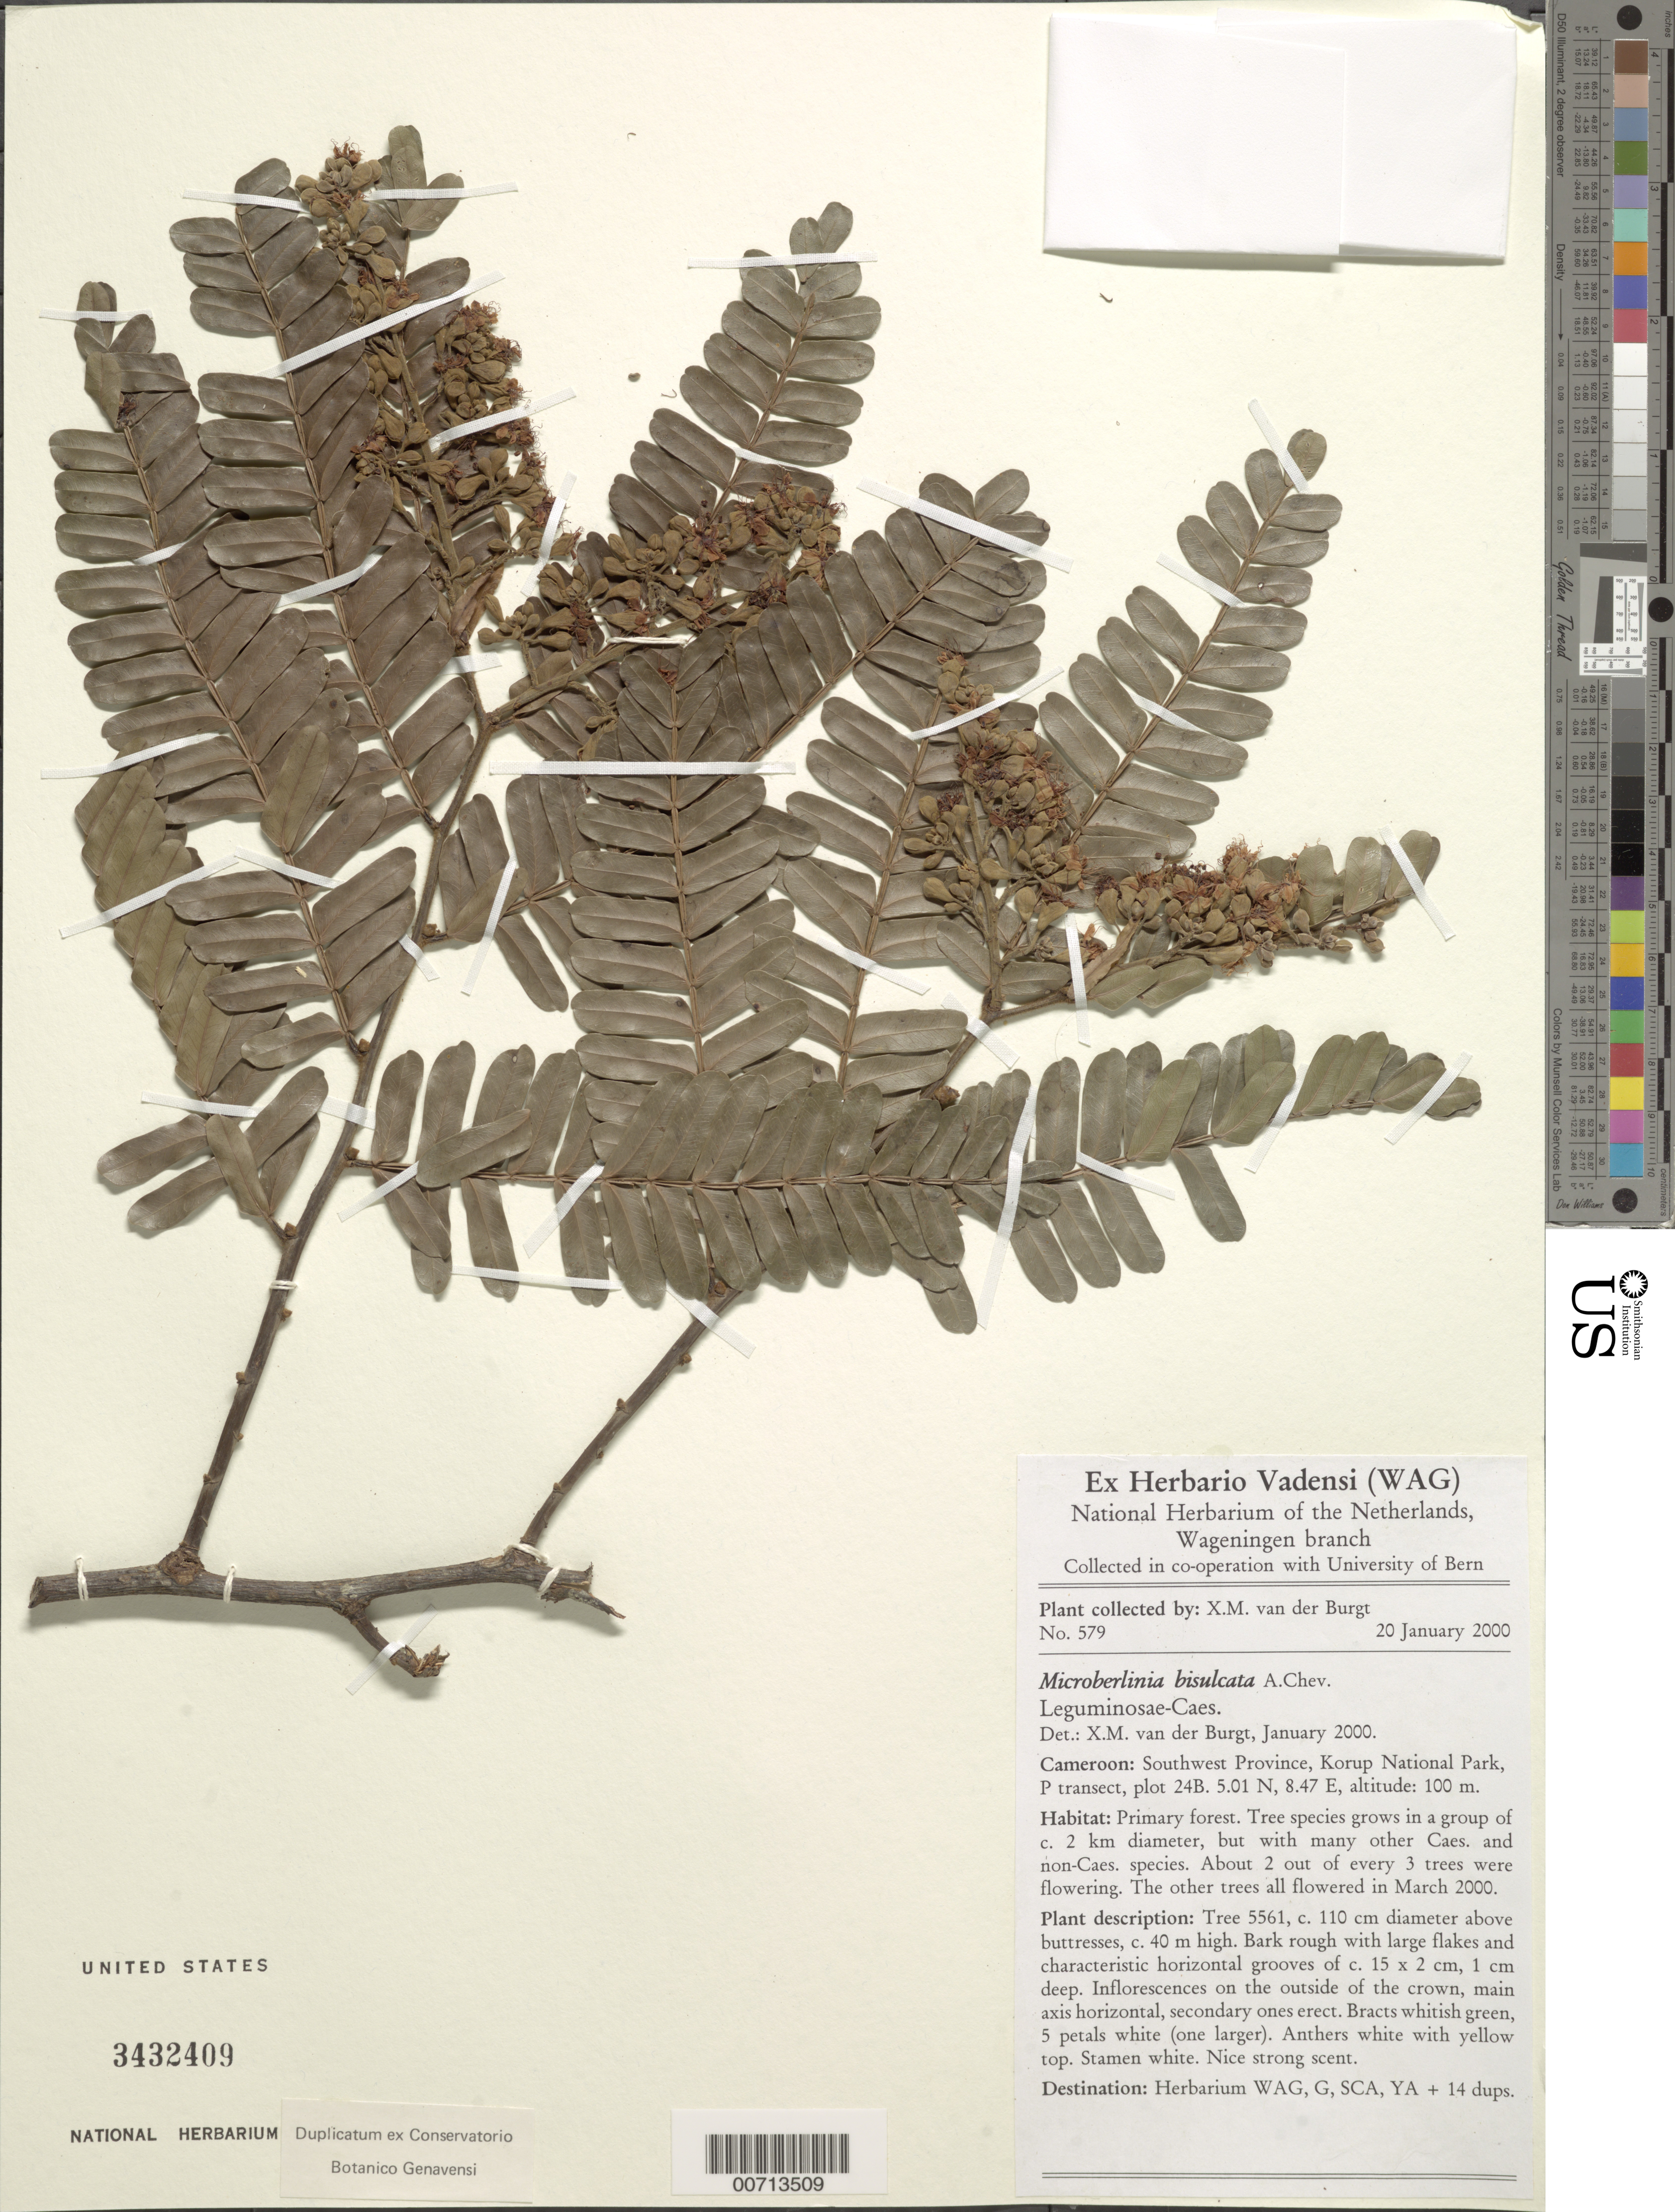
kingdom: Plantae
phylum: Tracheophyta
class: Magnoliopsida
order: Fabales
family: Fabaceae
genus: Microberlinia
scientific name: Microberlinia bisulcata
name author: A. Chev.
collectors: X. M. van der Burgt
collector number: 579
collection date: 2000-01-08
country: Cameroon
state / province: Sud-Ouest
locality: Korup National Park, Science Camp near P transect.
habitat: Primary forest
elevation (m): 100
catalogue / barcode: US 3432409